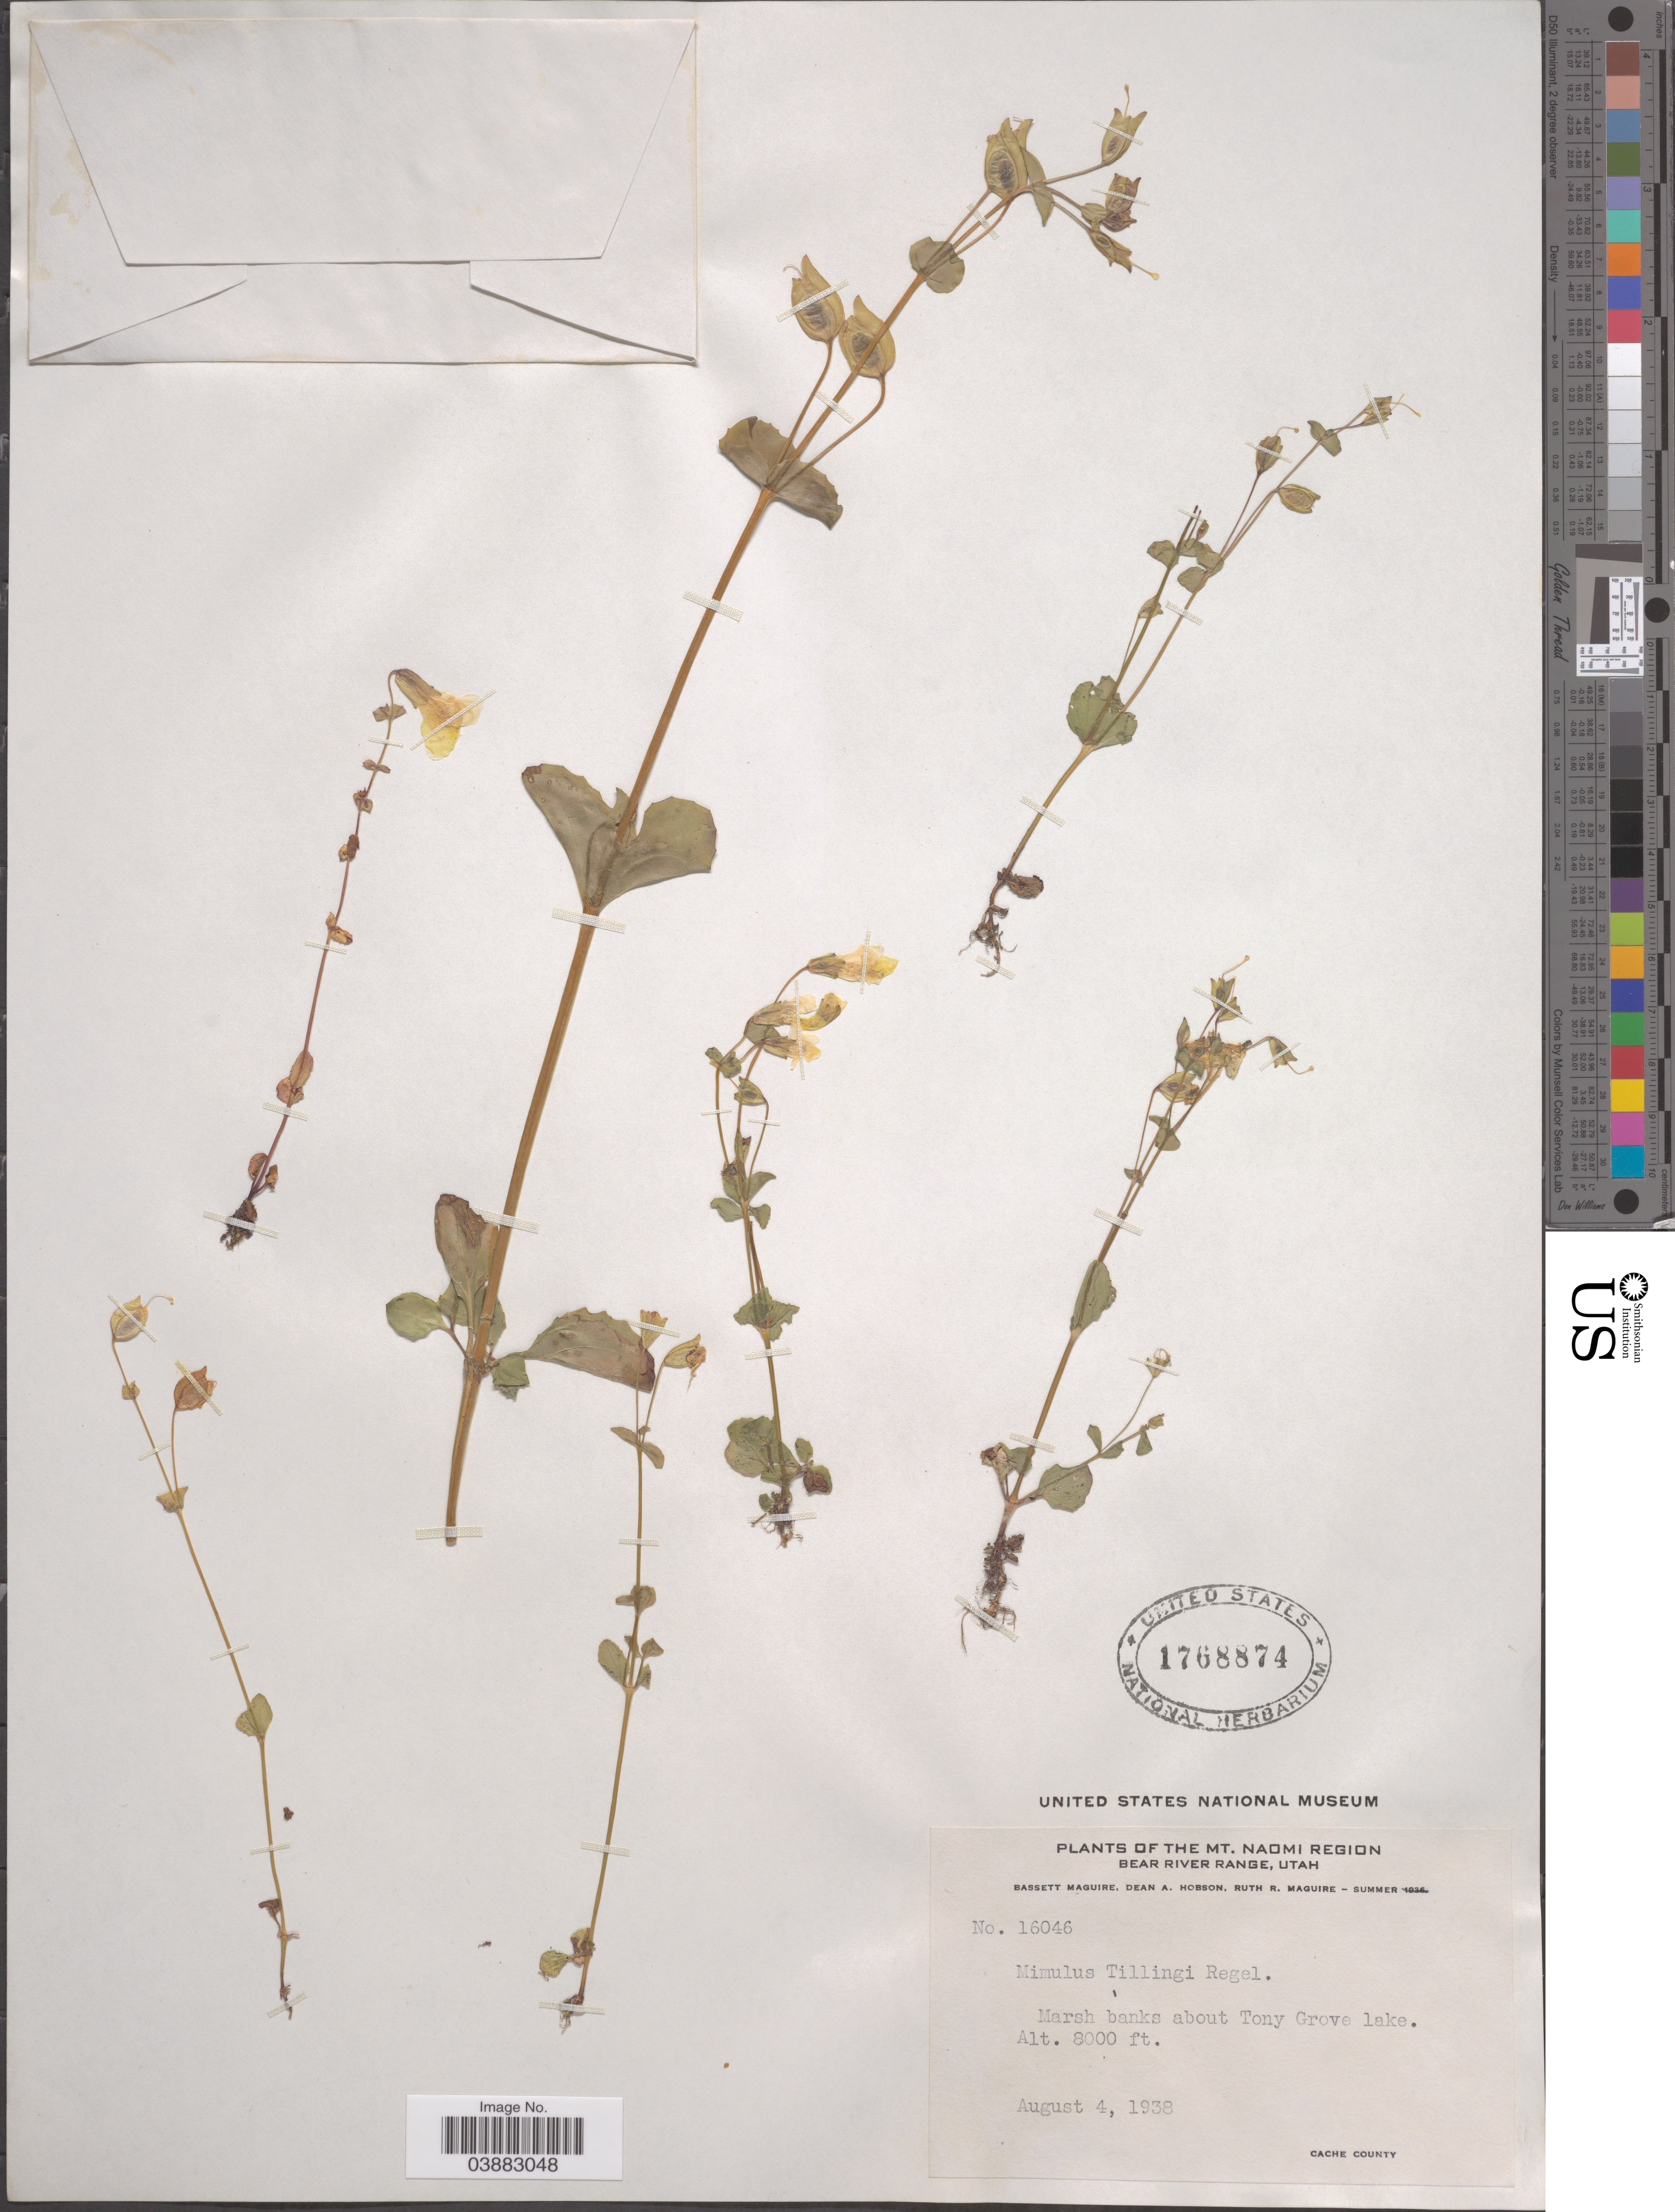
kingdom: Plantae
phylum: Tracheophyta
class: Magnoliopsida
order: Lamiales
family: Phrymaceae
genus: Mimulus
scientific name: Mimulus tilingii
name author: Regel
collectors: B. Maguire, D. Hobson & R. R. Maguire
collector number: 16046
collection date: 1938-08-04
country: United States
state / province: Utah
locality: The Mt. Naomi Region. Bear River Range. Marsh banks about Tony Grove lake. Cache County.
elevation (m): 2438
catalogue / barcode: US 1768874